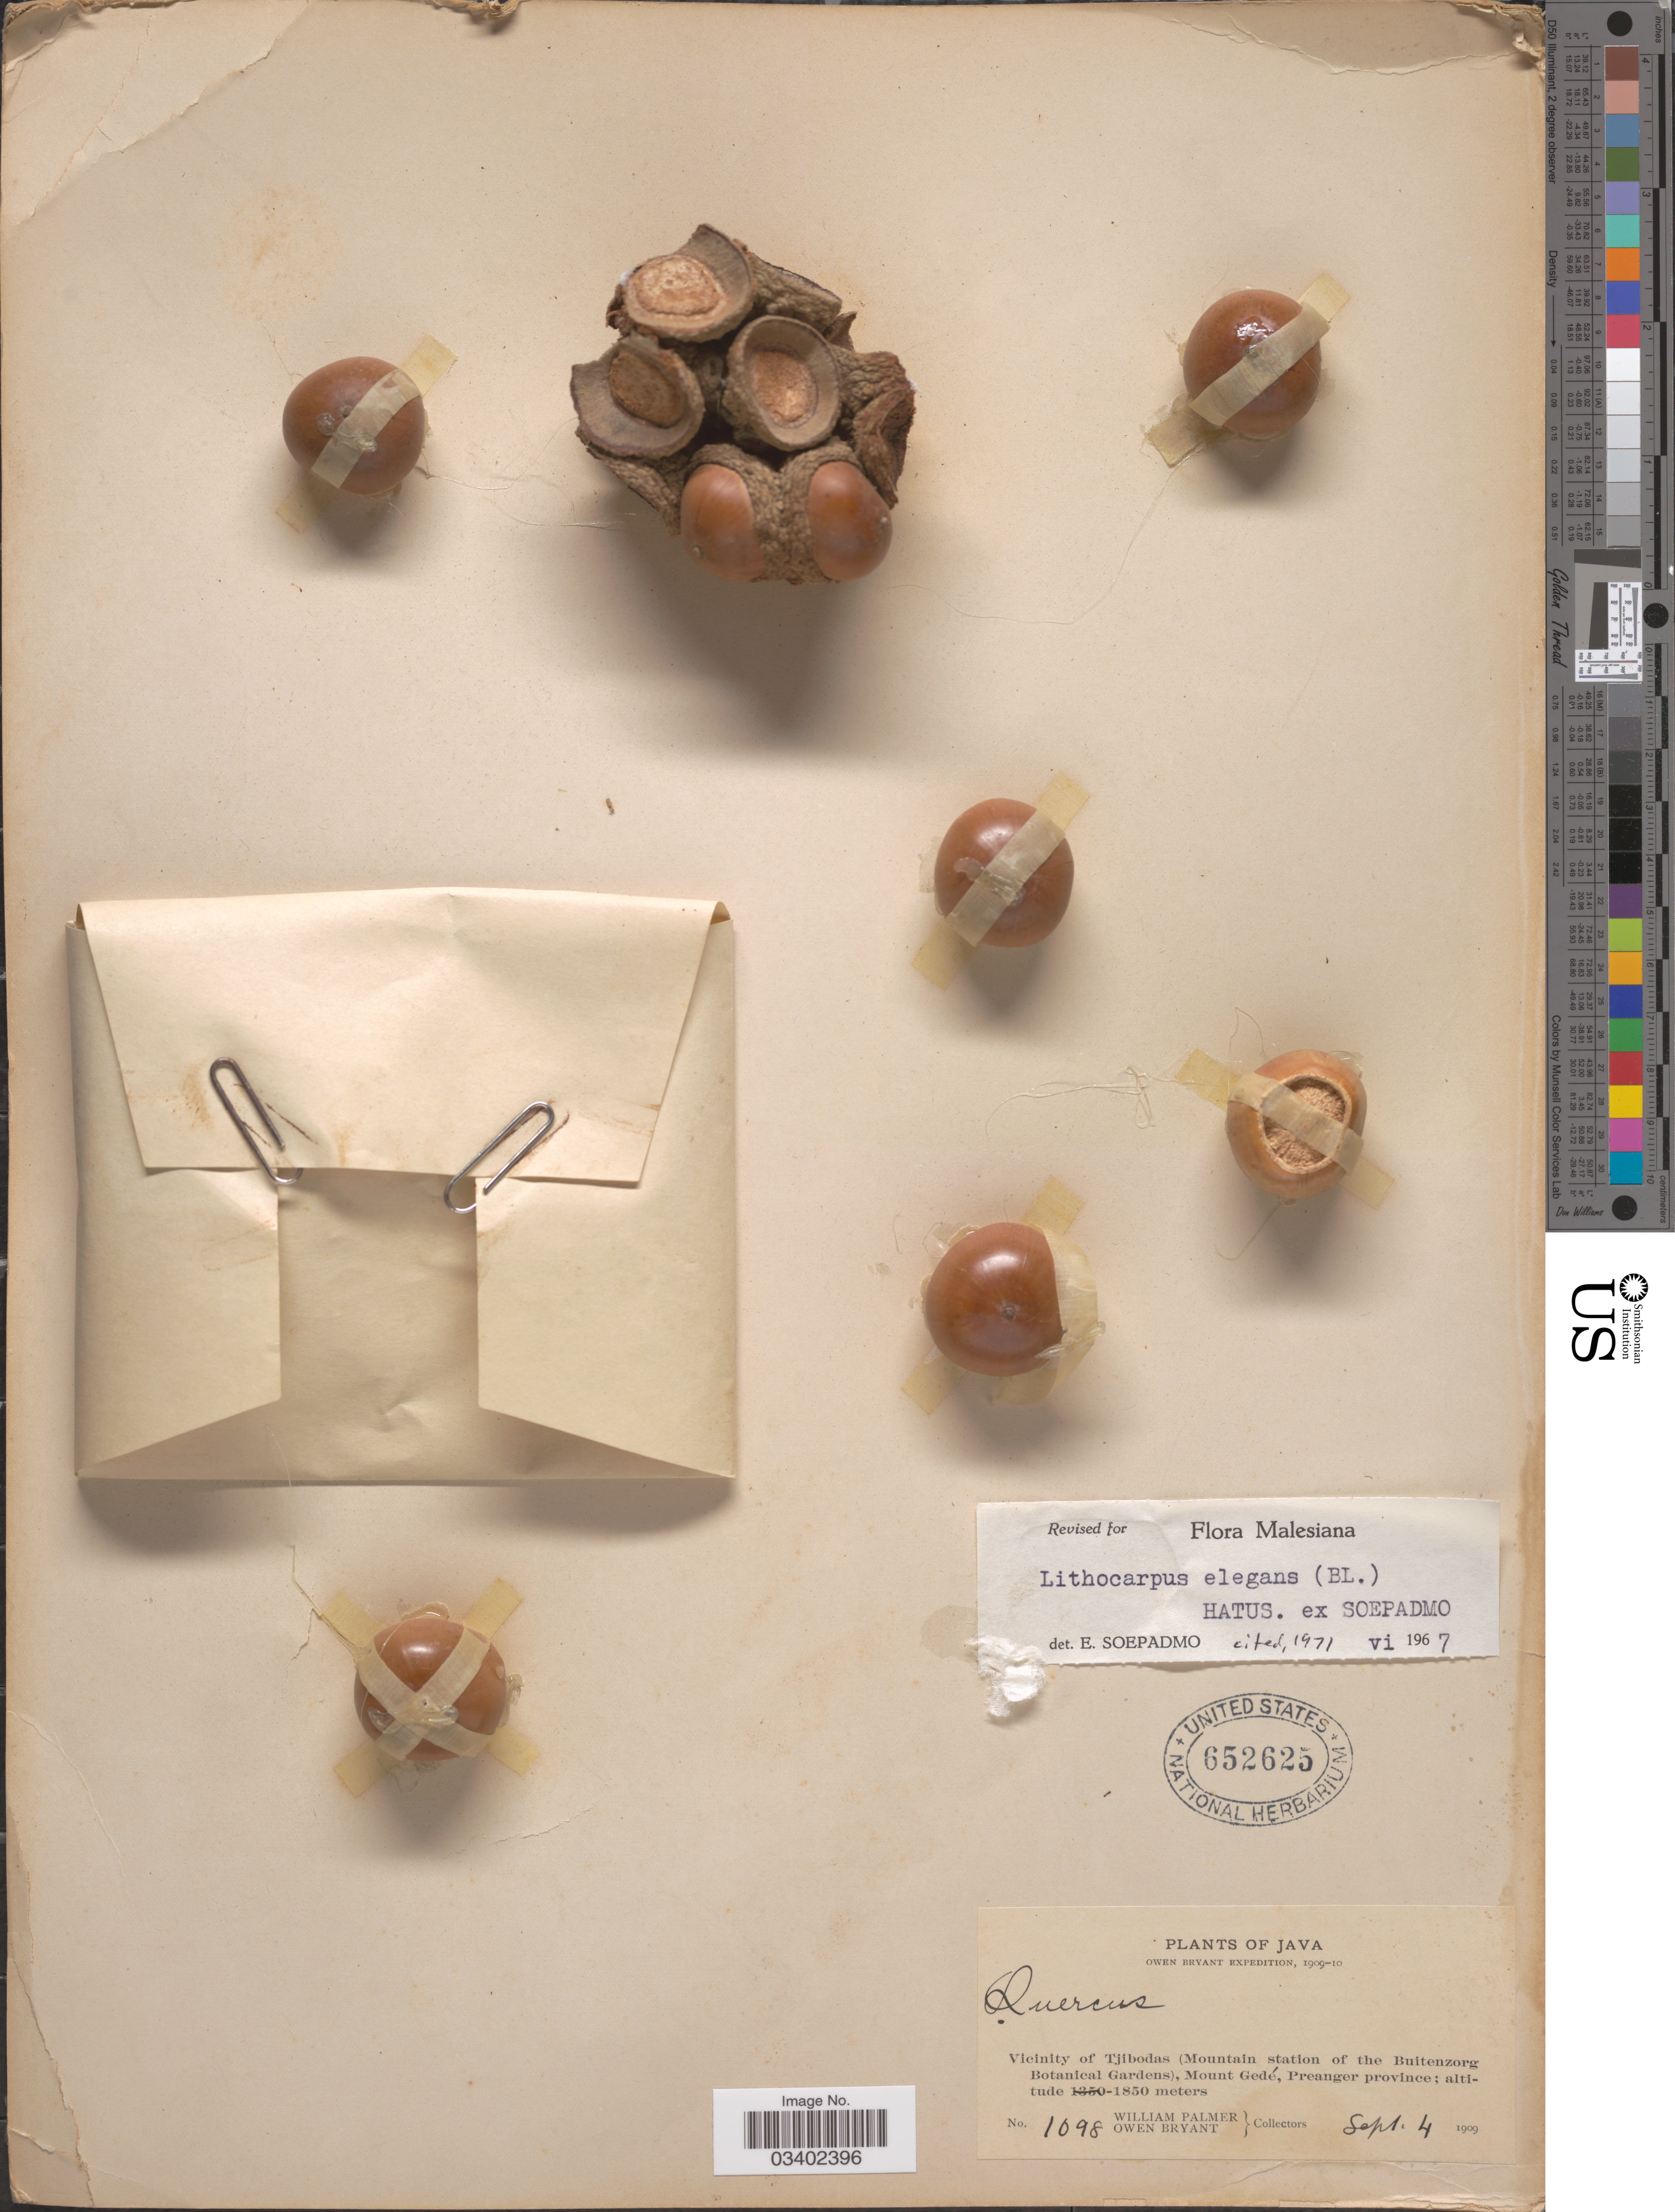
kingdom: Plantae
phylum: Tracheophyta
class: Magnoliopsida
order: Fagales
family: Fagaceae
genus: Lithocarpus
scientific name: Lithocarpus elegans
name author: (Blume) Hatus. ex Soepadmo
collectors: W. Palmer & O. Bryant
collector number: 1098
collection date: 1909-09-04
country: Indonesia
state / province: Java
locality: Vicinity of Tjibodas (Mountain station of the Buitenzorg Botanical Gardens), Mount Gedé, Preanger province.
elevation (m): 1850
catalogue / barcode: US 652625